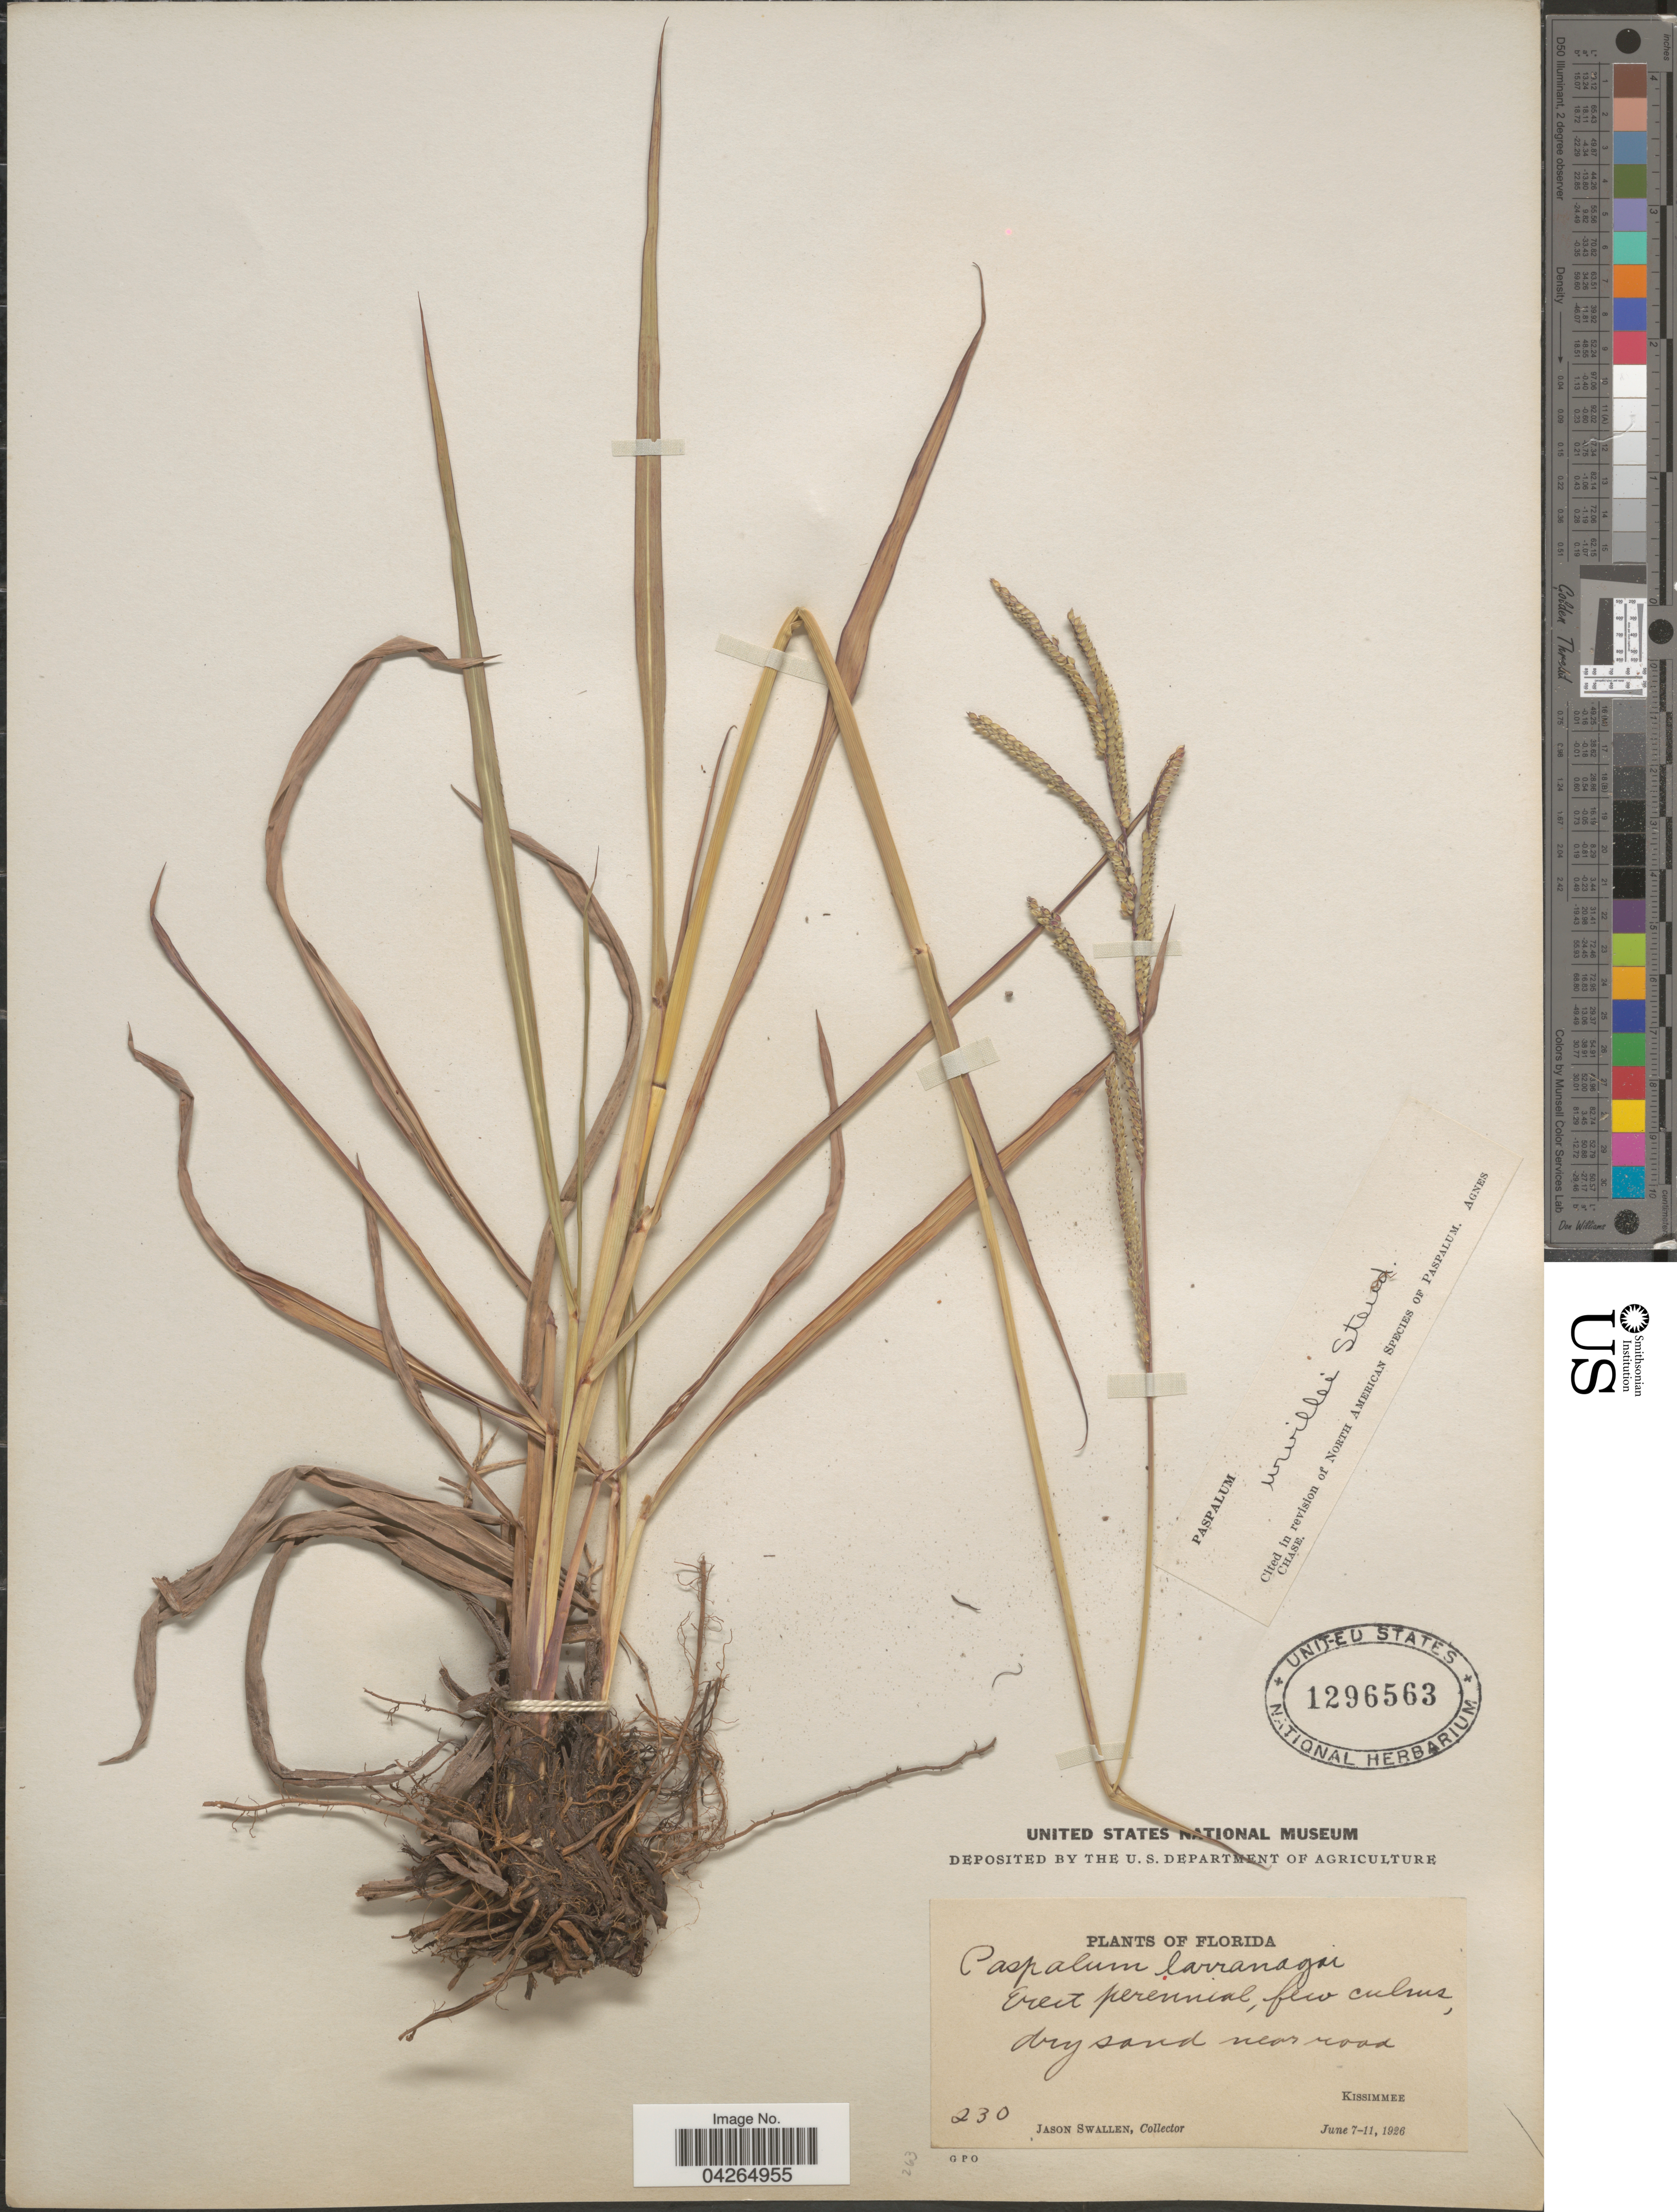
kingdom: Plantae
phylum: Tracheophyta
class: Liliopsida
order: Poales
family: Poaceae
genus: Paspalum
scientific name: Paspalum urvillei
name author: Steud.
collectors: J. R. Swallen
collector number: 230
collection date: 1926-06-07/1926-06-11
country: United States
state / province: Florida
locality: Erect perennial, few culms, dry sand near road Kissimmee.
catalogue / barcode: US 1296563